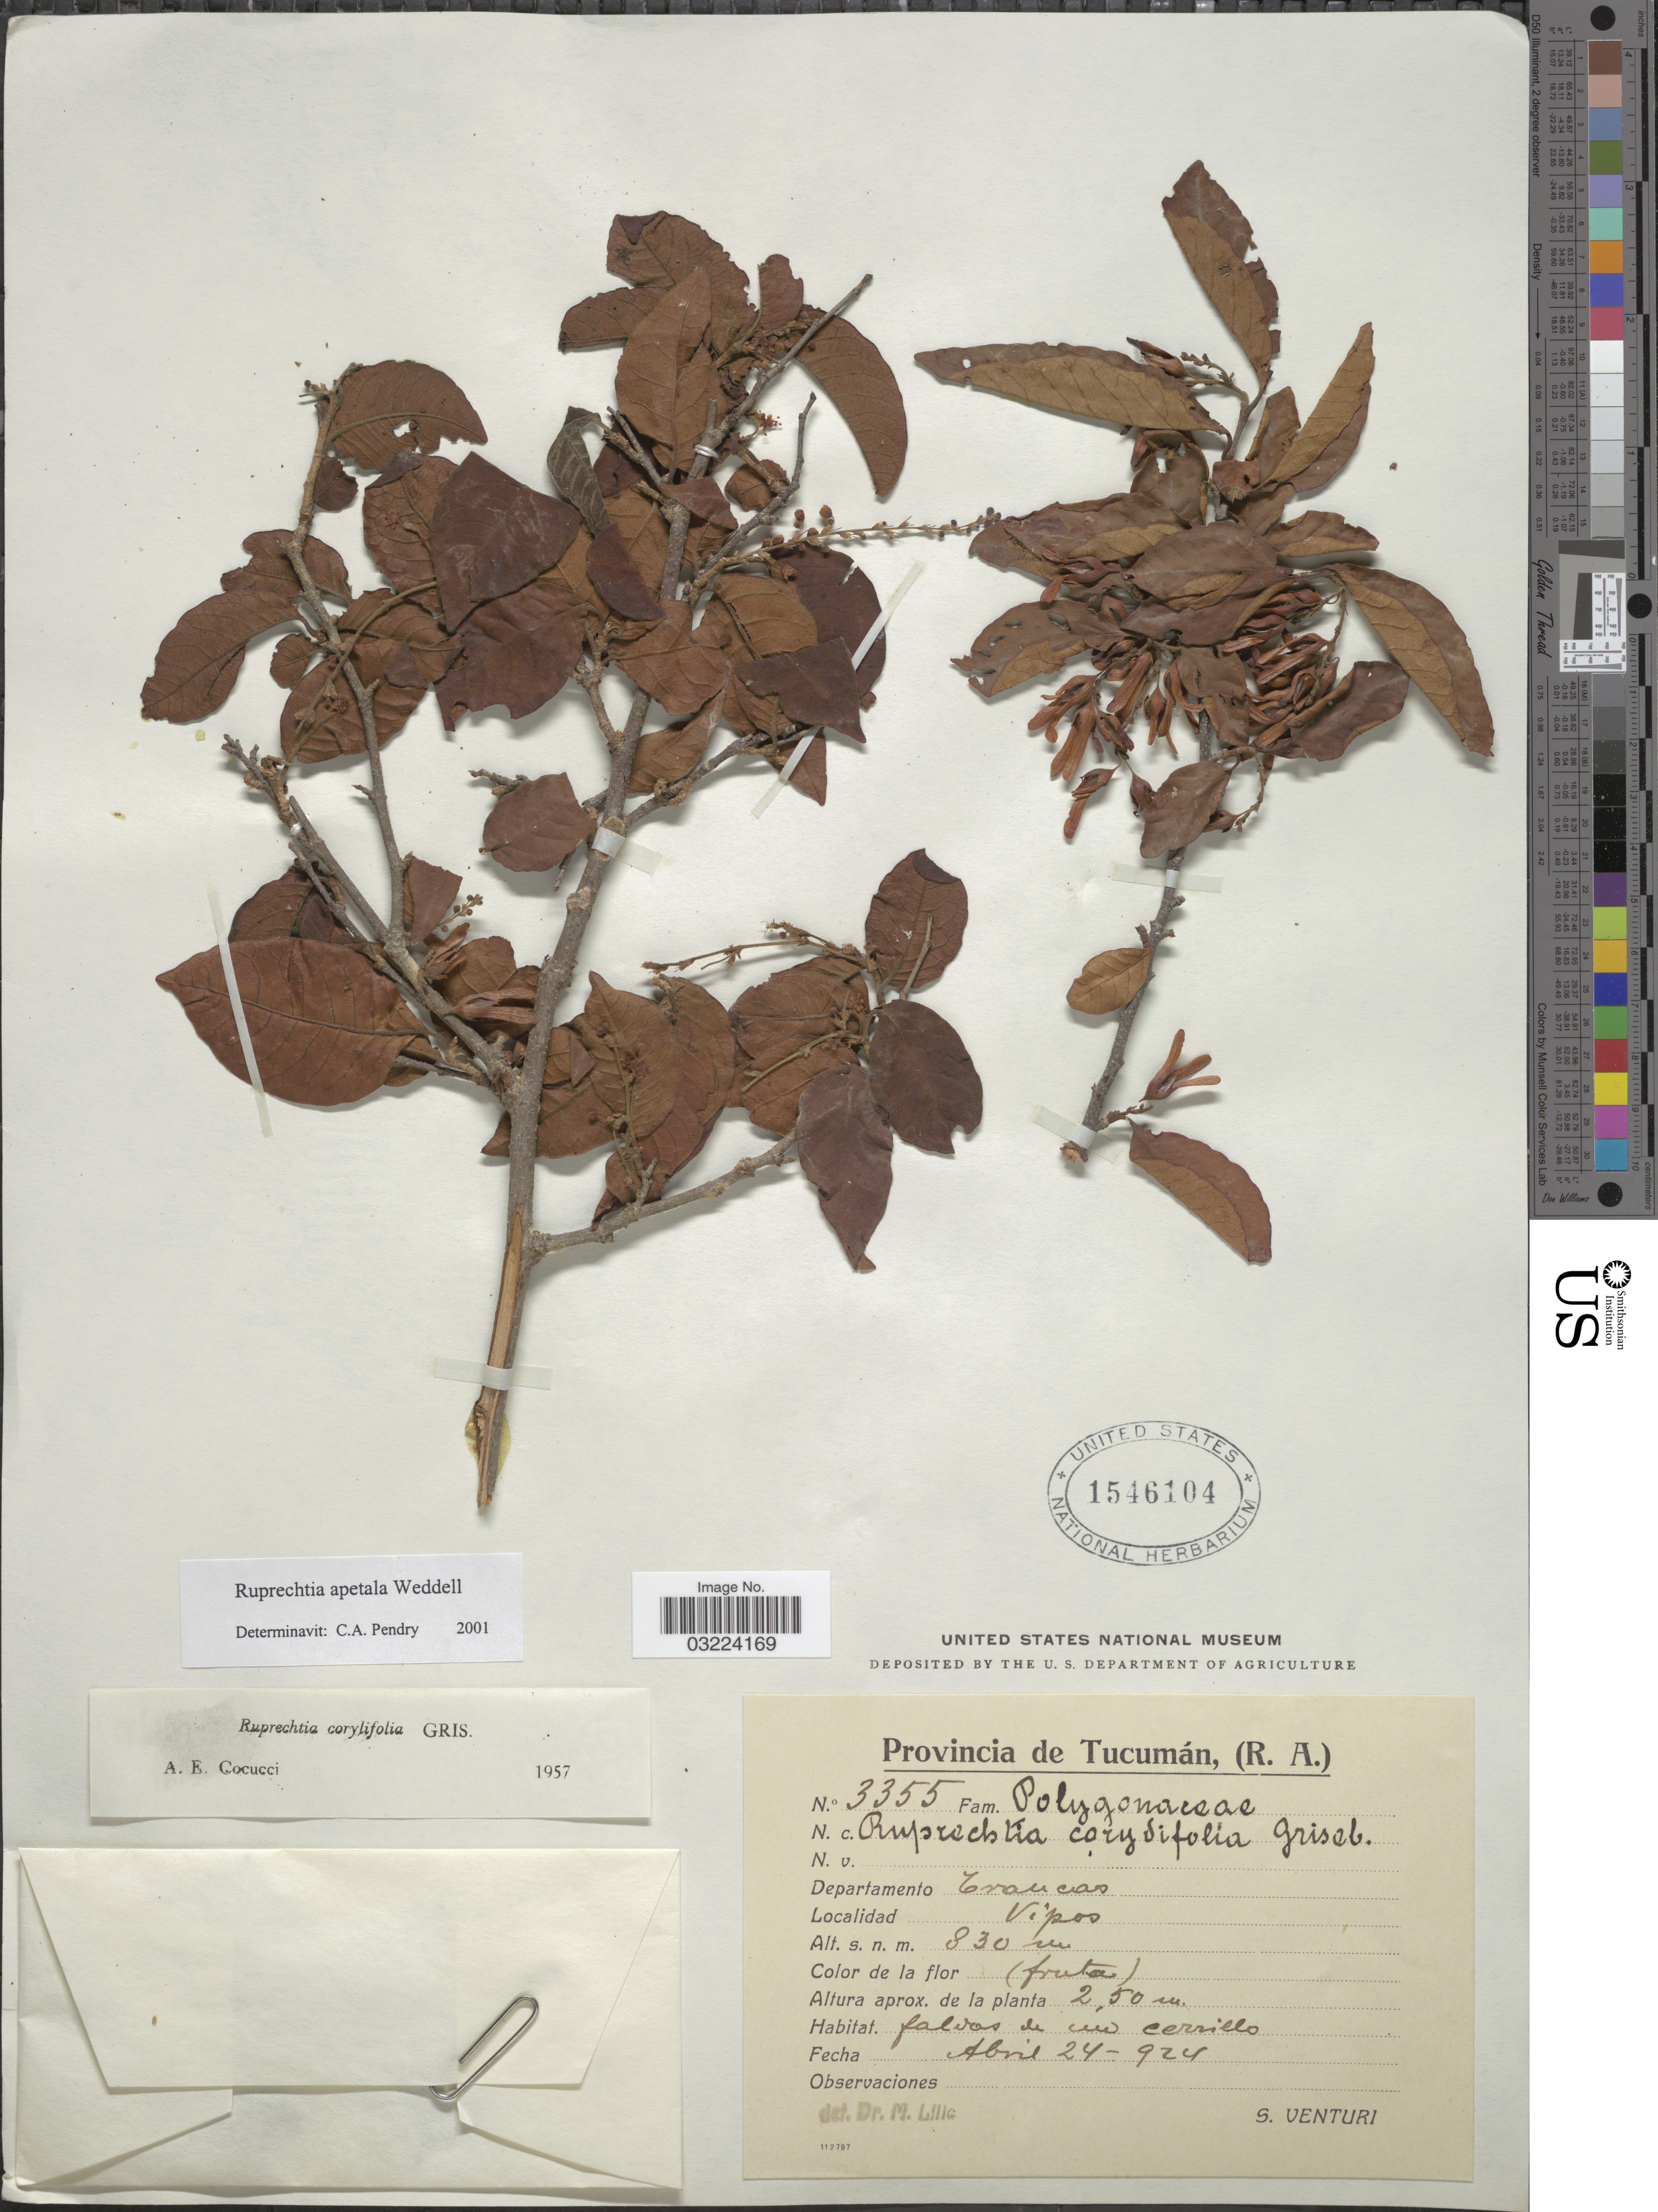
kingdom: Plantae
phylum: Tracheophyta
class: Magnoliopsida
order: Caryophyllales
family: Polygonaceae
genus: Ruprechtia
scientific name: Ruprechtia apetala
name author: Wedd.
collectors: S. Venturi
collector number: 3355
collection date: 1924-04-24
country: Argentina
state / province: Tucuman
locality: Departamento Trancas, Vipos.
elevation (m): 830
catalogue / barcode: US 1546104